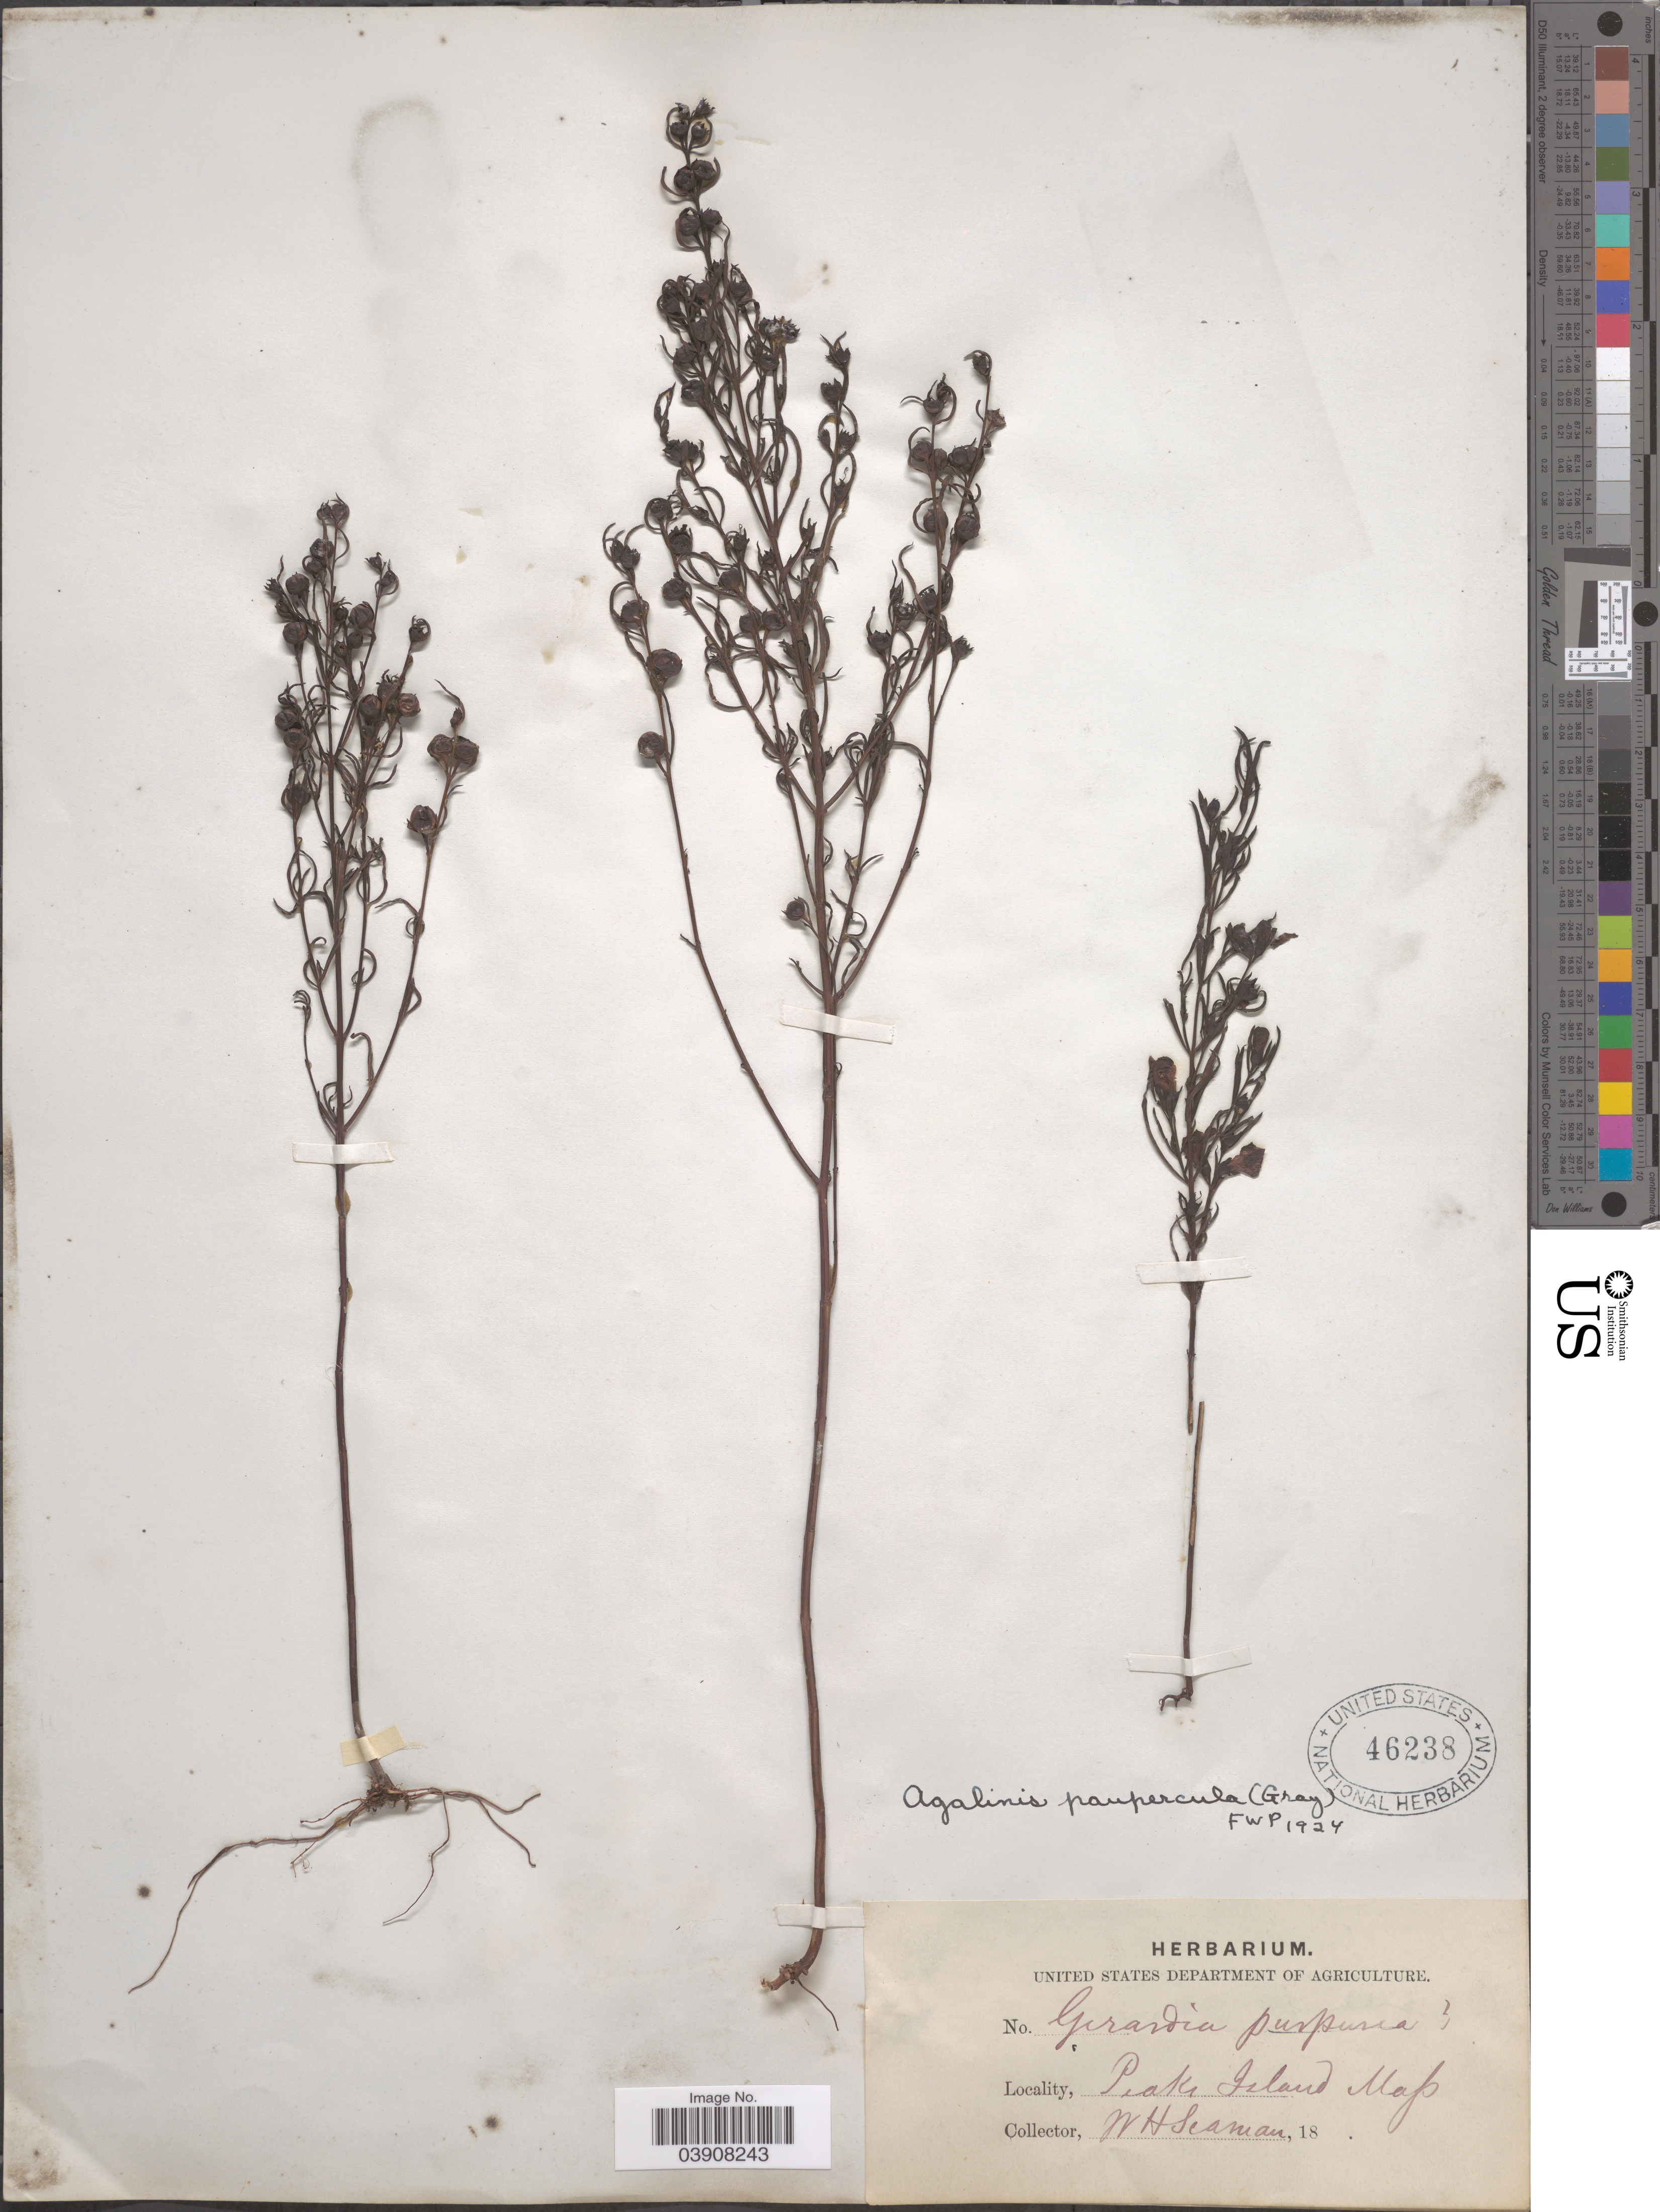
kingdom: Plantae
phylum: Tracheophyta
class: Magnoliopsida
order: Lamiales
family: Orobanchaceae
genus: Agalinis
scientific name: Agalinis paupercula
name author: (A. Gray) Britton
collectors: W. Seaman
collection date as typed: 18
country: United States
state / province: Massachusetts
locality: Peaks Island.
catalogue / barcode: US 46238